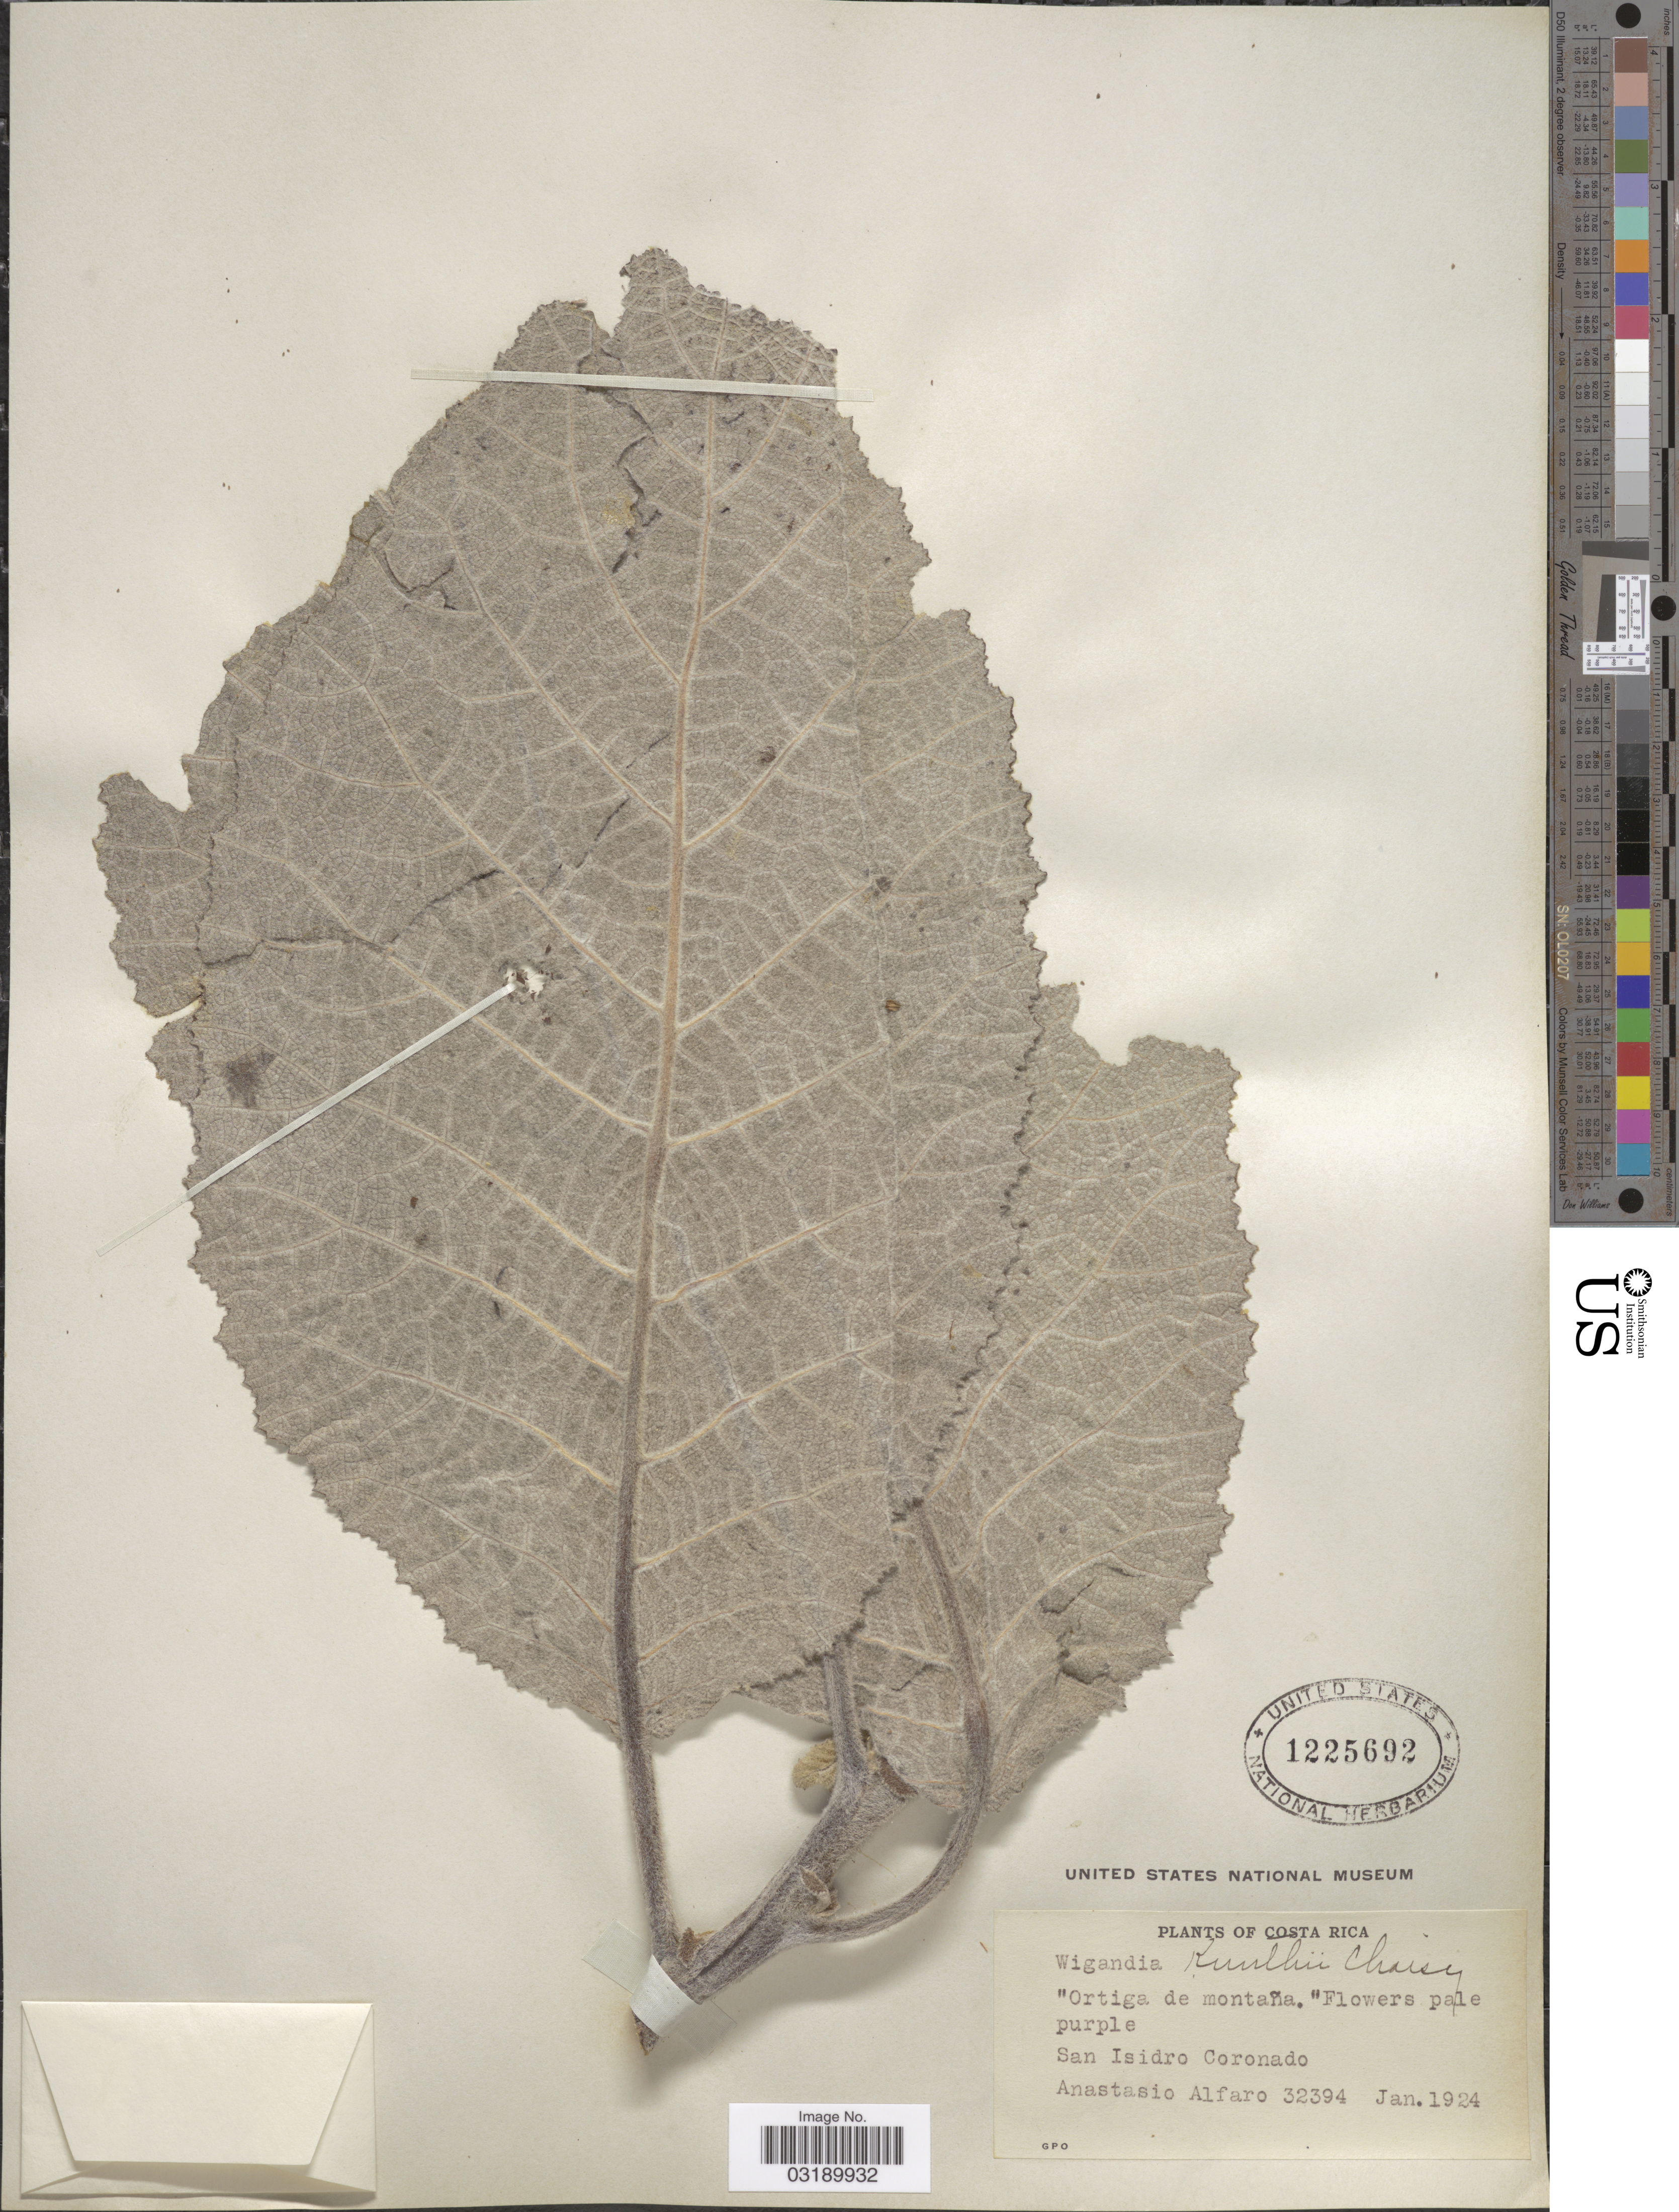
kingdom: Plantae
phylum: Tracheophyta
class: Magnoliopsida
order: Boraginales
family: Namaceae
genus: Wigandia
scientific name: Wigandia kunthii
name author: Choisy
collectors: A. Alfaro Gonzalez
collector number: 32394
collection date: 1924-01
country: Costa Rica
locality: San Isidro Coronado.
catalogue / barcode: US 1225692